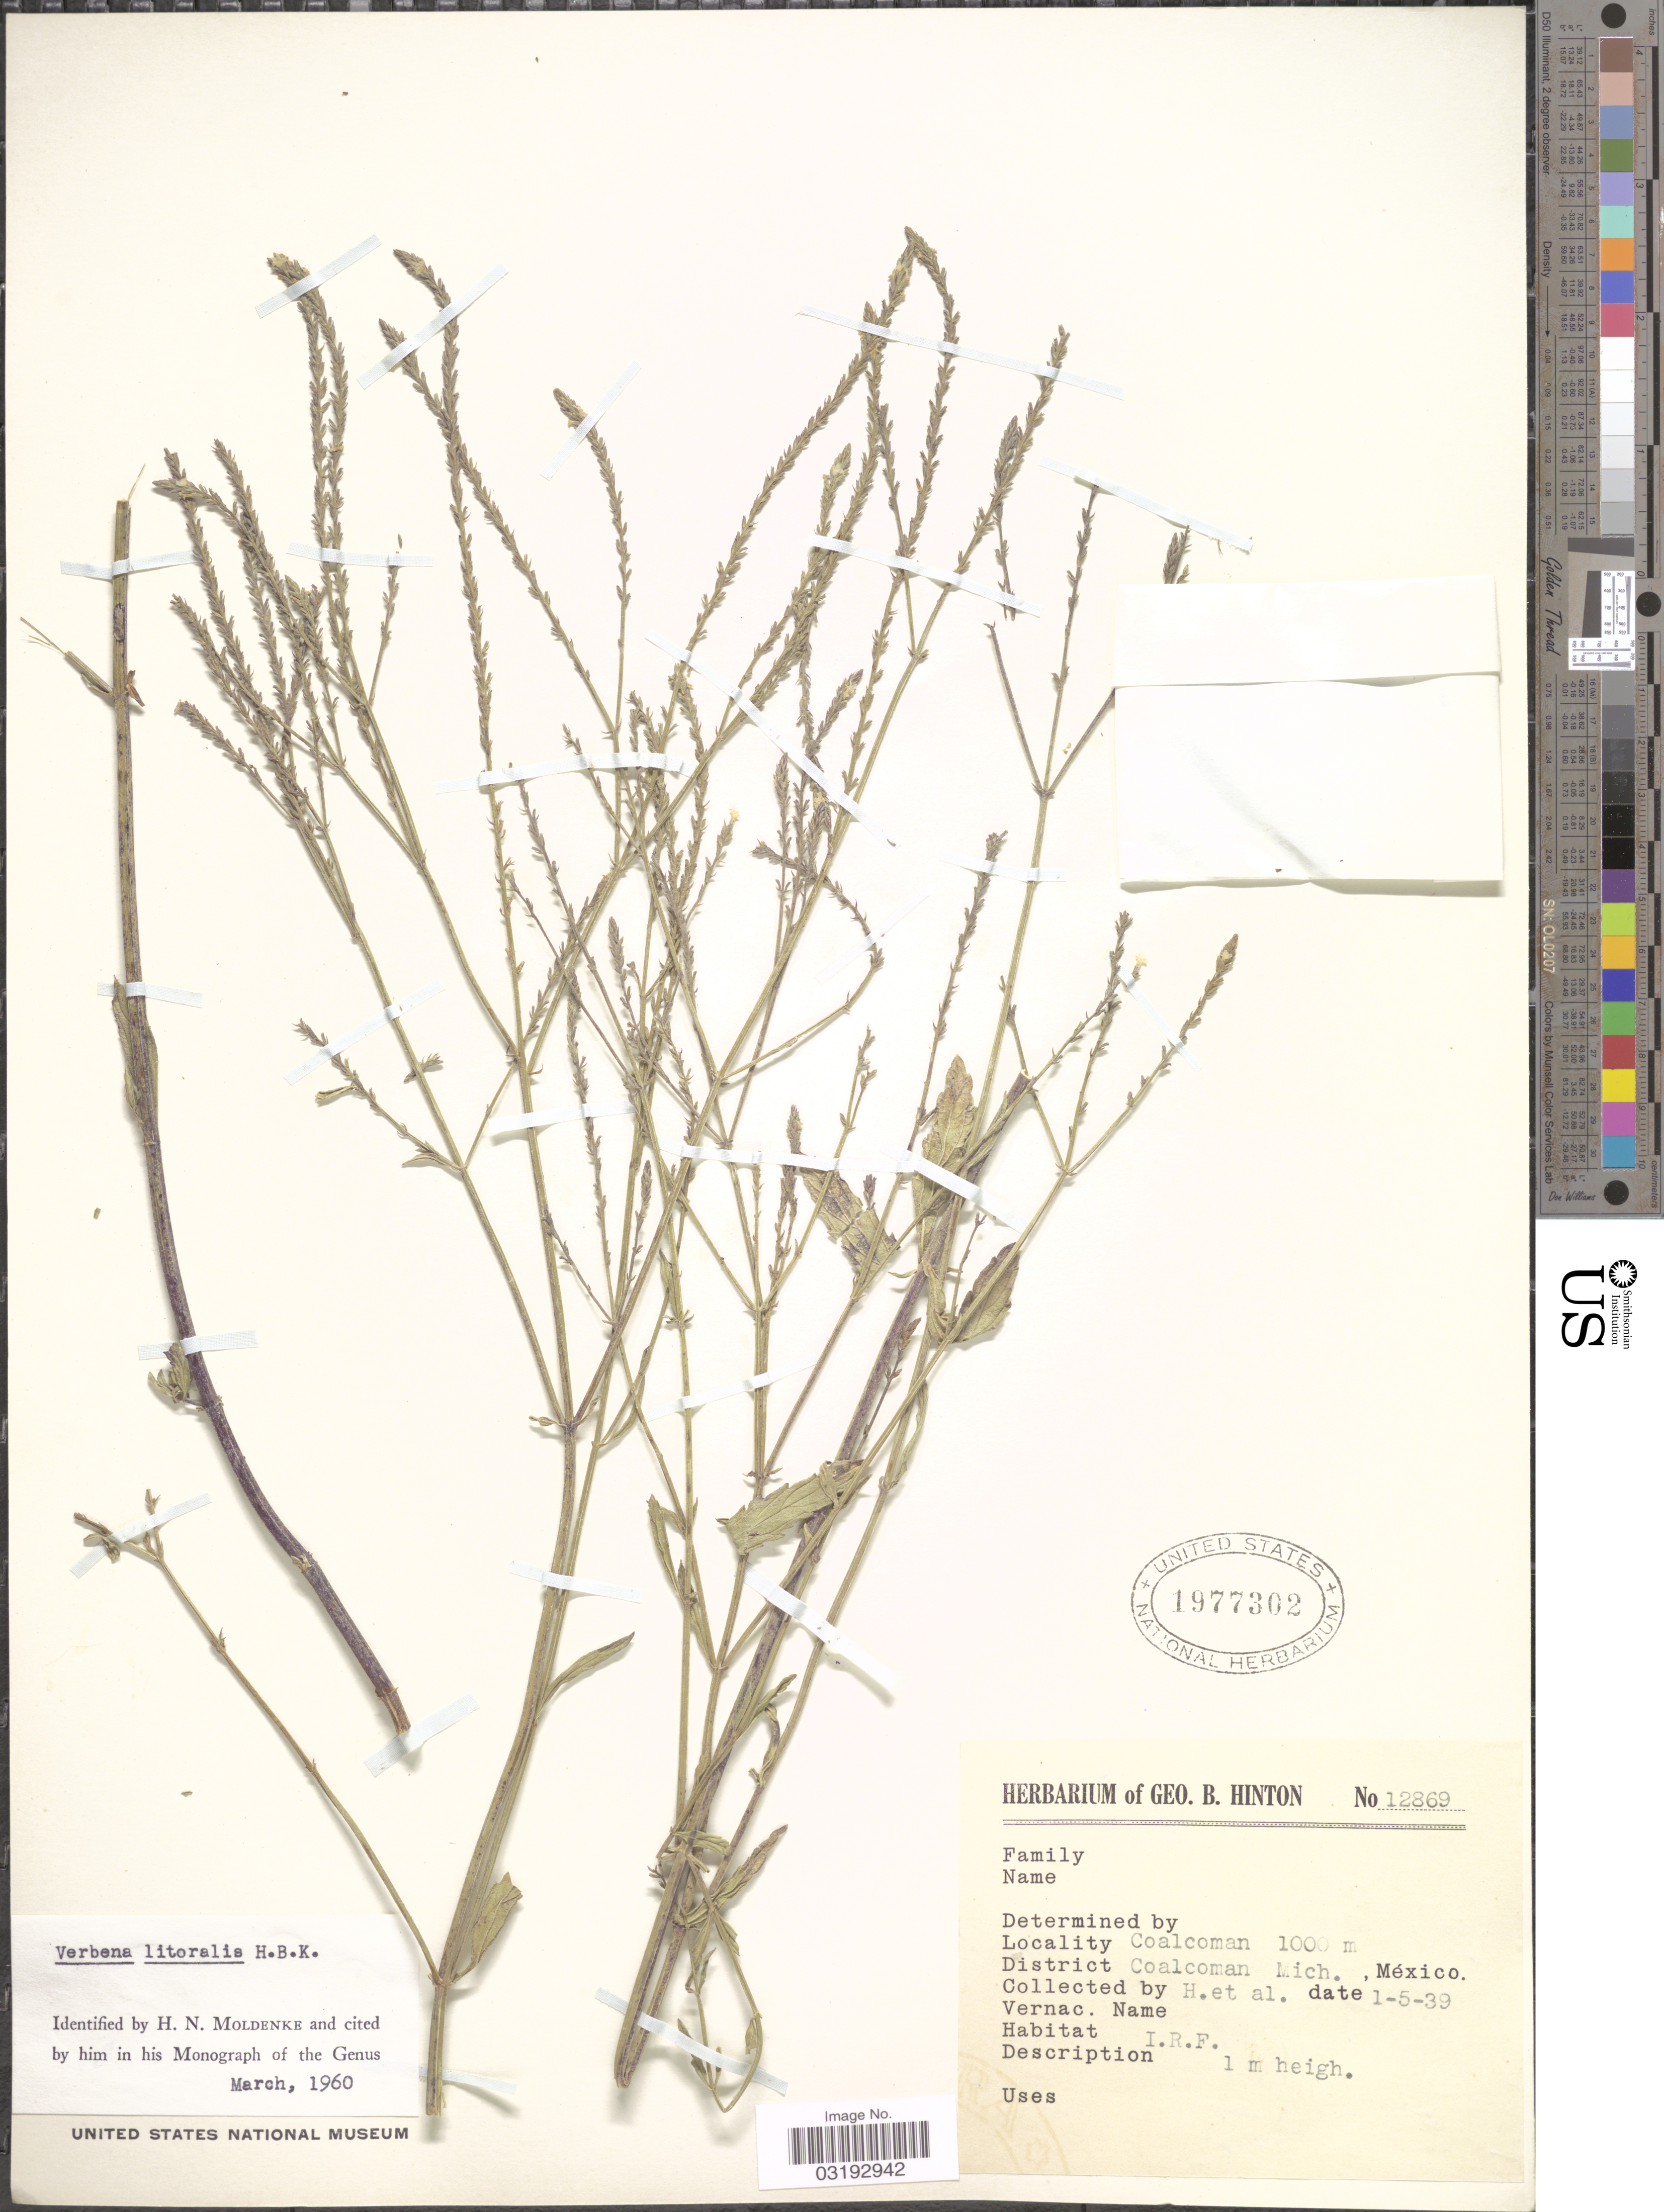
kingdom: Plantae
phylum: Tracheophyta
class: Magnoliopsida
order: Lamiales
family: Verbenaceae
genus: Verbena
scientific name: Verbena litoralis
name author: Kunth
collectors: G. B. Hinton & et al.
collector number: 12869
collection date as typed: Transcribed d/m/y: 1/5/39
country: Mexico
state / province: Michoacán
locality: Coalcoman. District Coalcoman.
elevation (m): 1000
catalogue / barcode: US 1977302